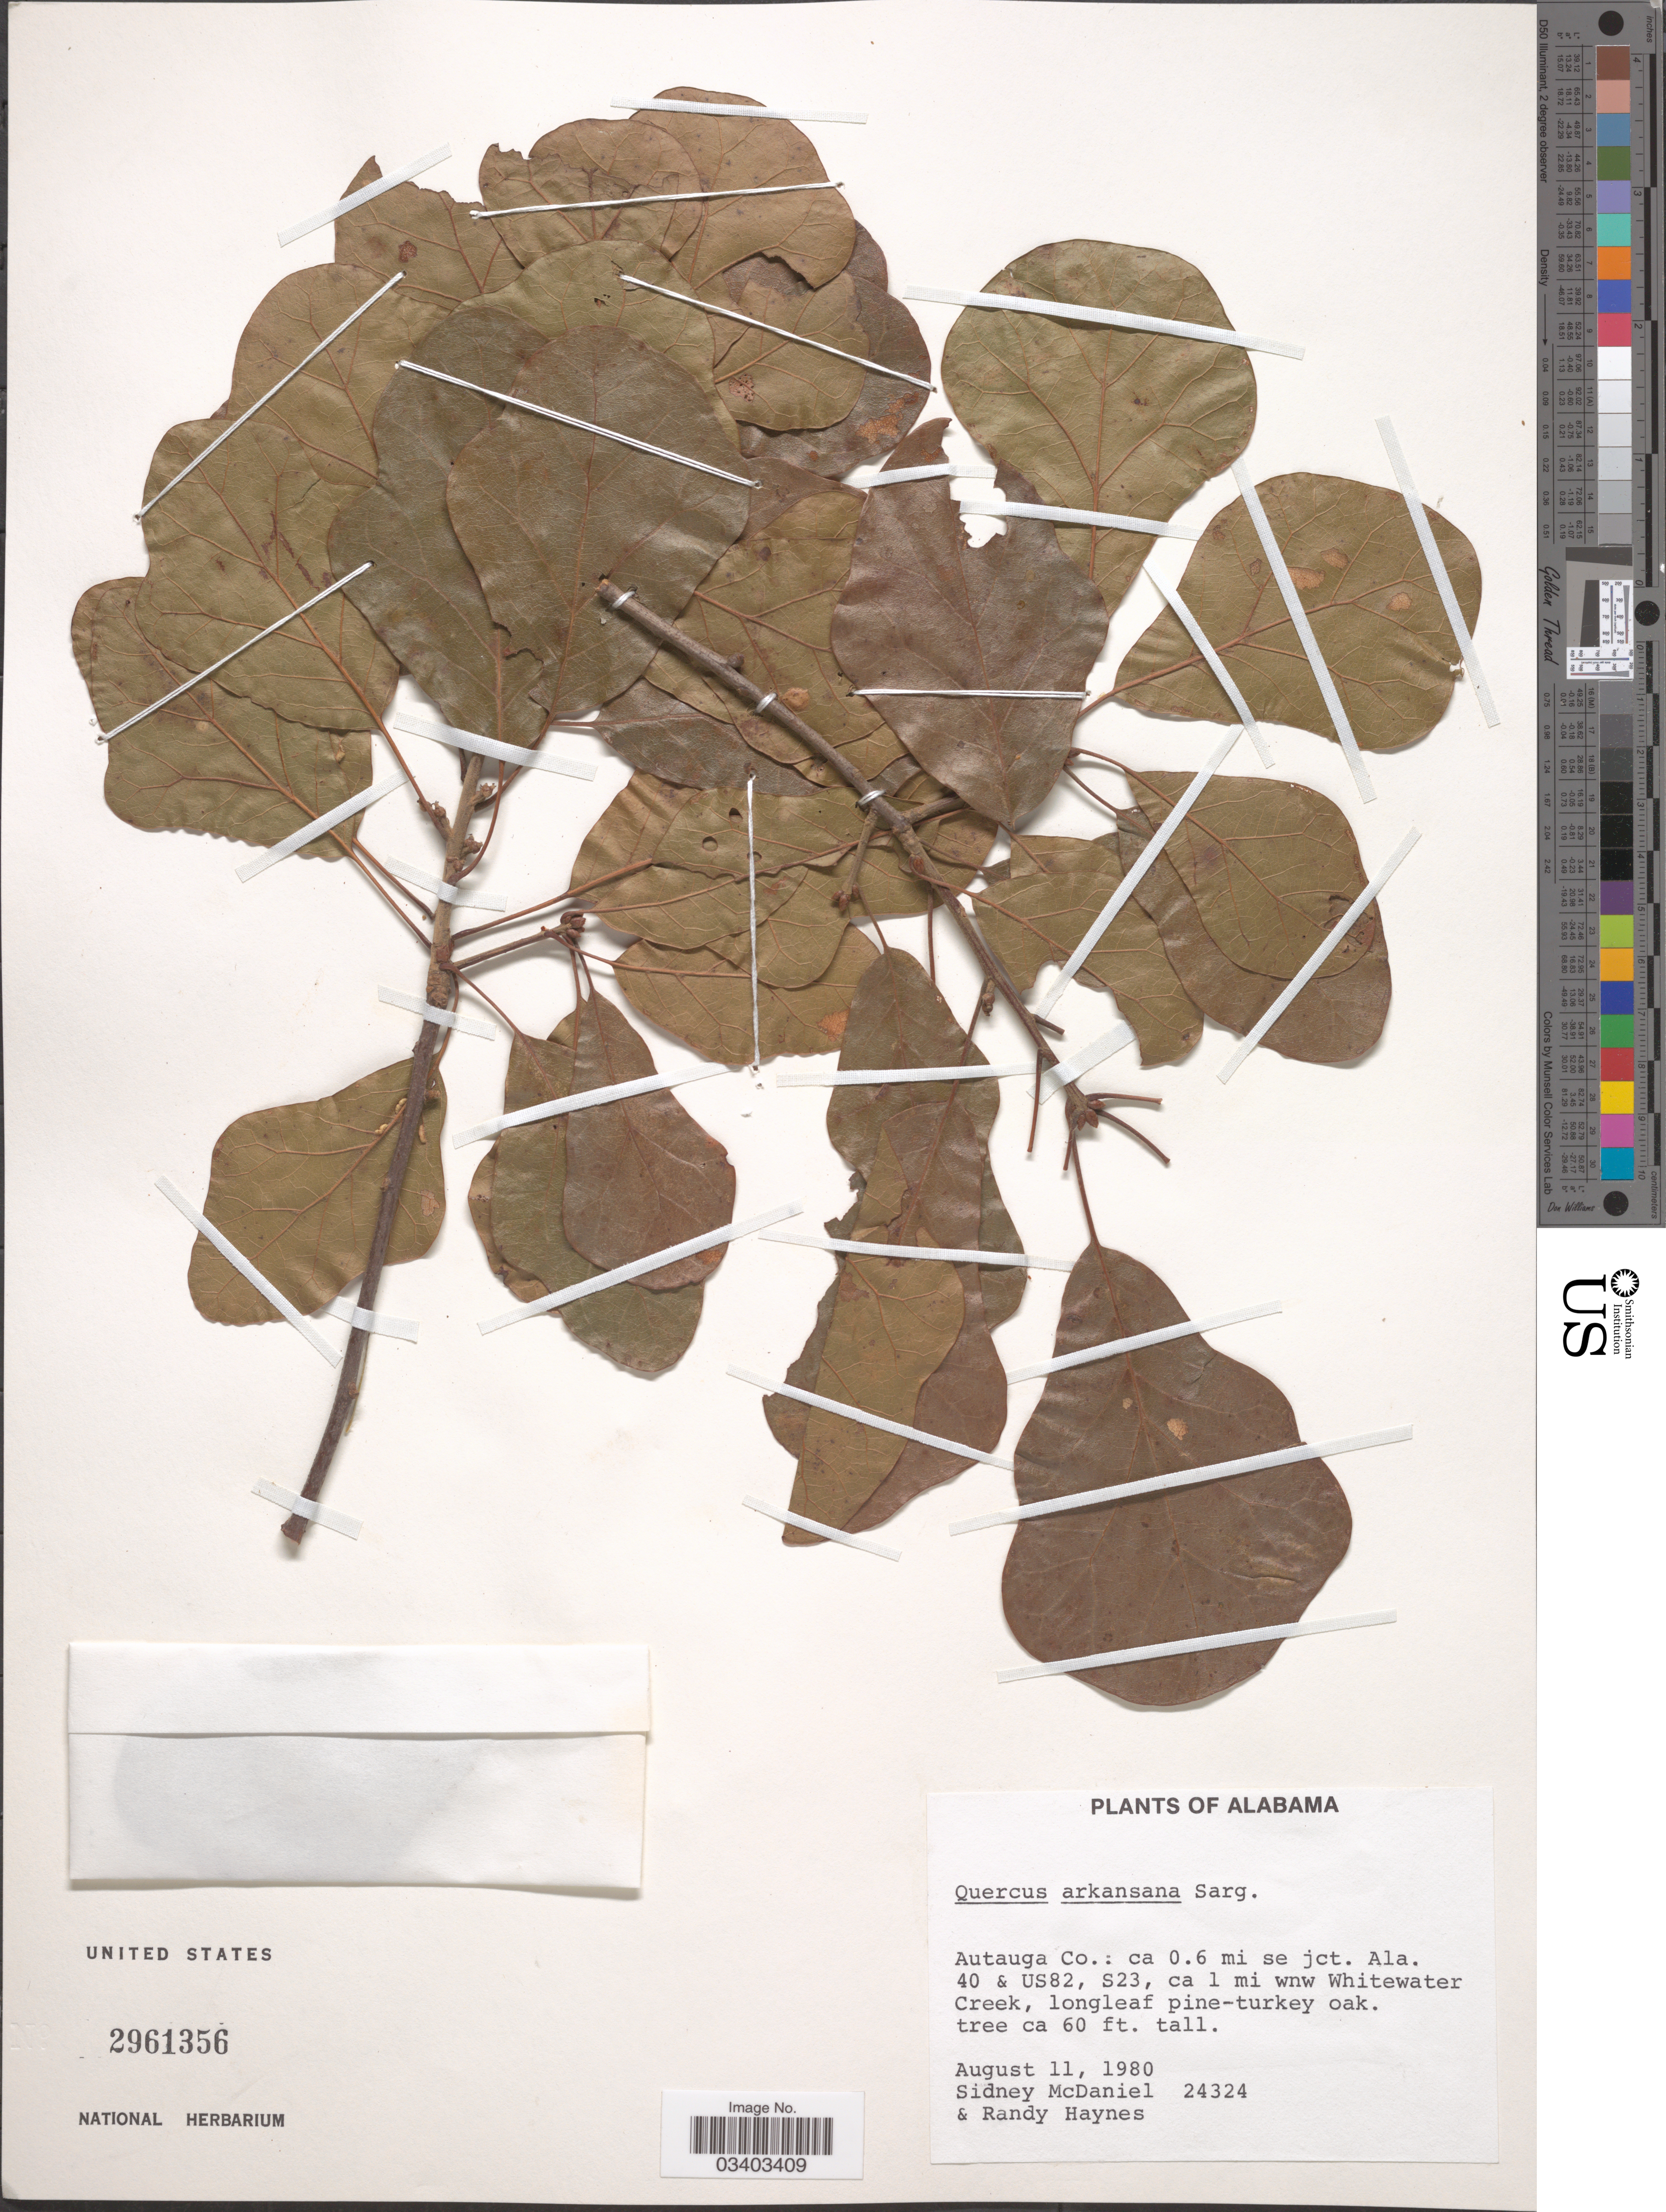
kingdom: Plantae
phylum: Tracheophyta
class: Magnoliopsida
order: Fagales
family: Fagaceae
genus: Quercus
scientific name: Quercus breviloba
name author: (Torr.) Sarg.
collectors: S. McDaniel & R. Haynes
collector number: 24324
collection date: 1980-08-11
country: United States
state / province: Alabama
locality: Autauga Co.: ca 0.6 mi se jct. Ala 40 & US82, S23, ca 1 mi wnw Whitewater Creek.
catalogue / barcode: US 2961356